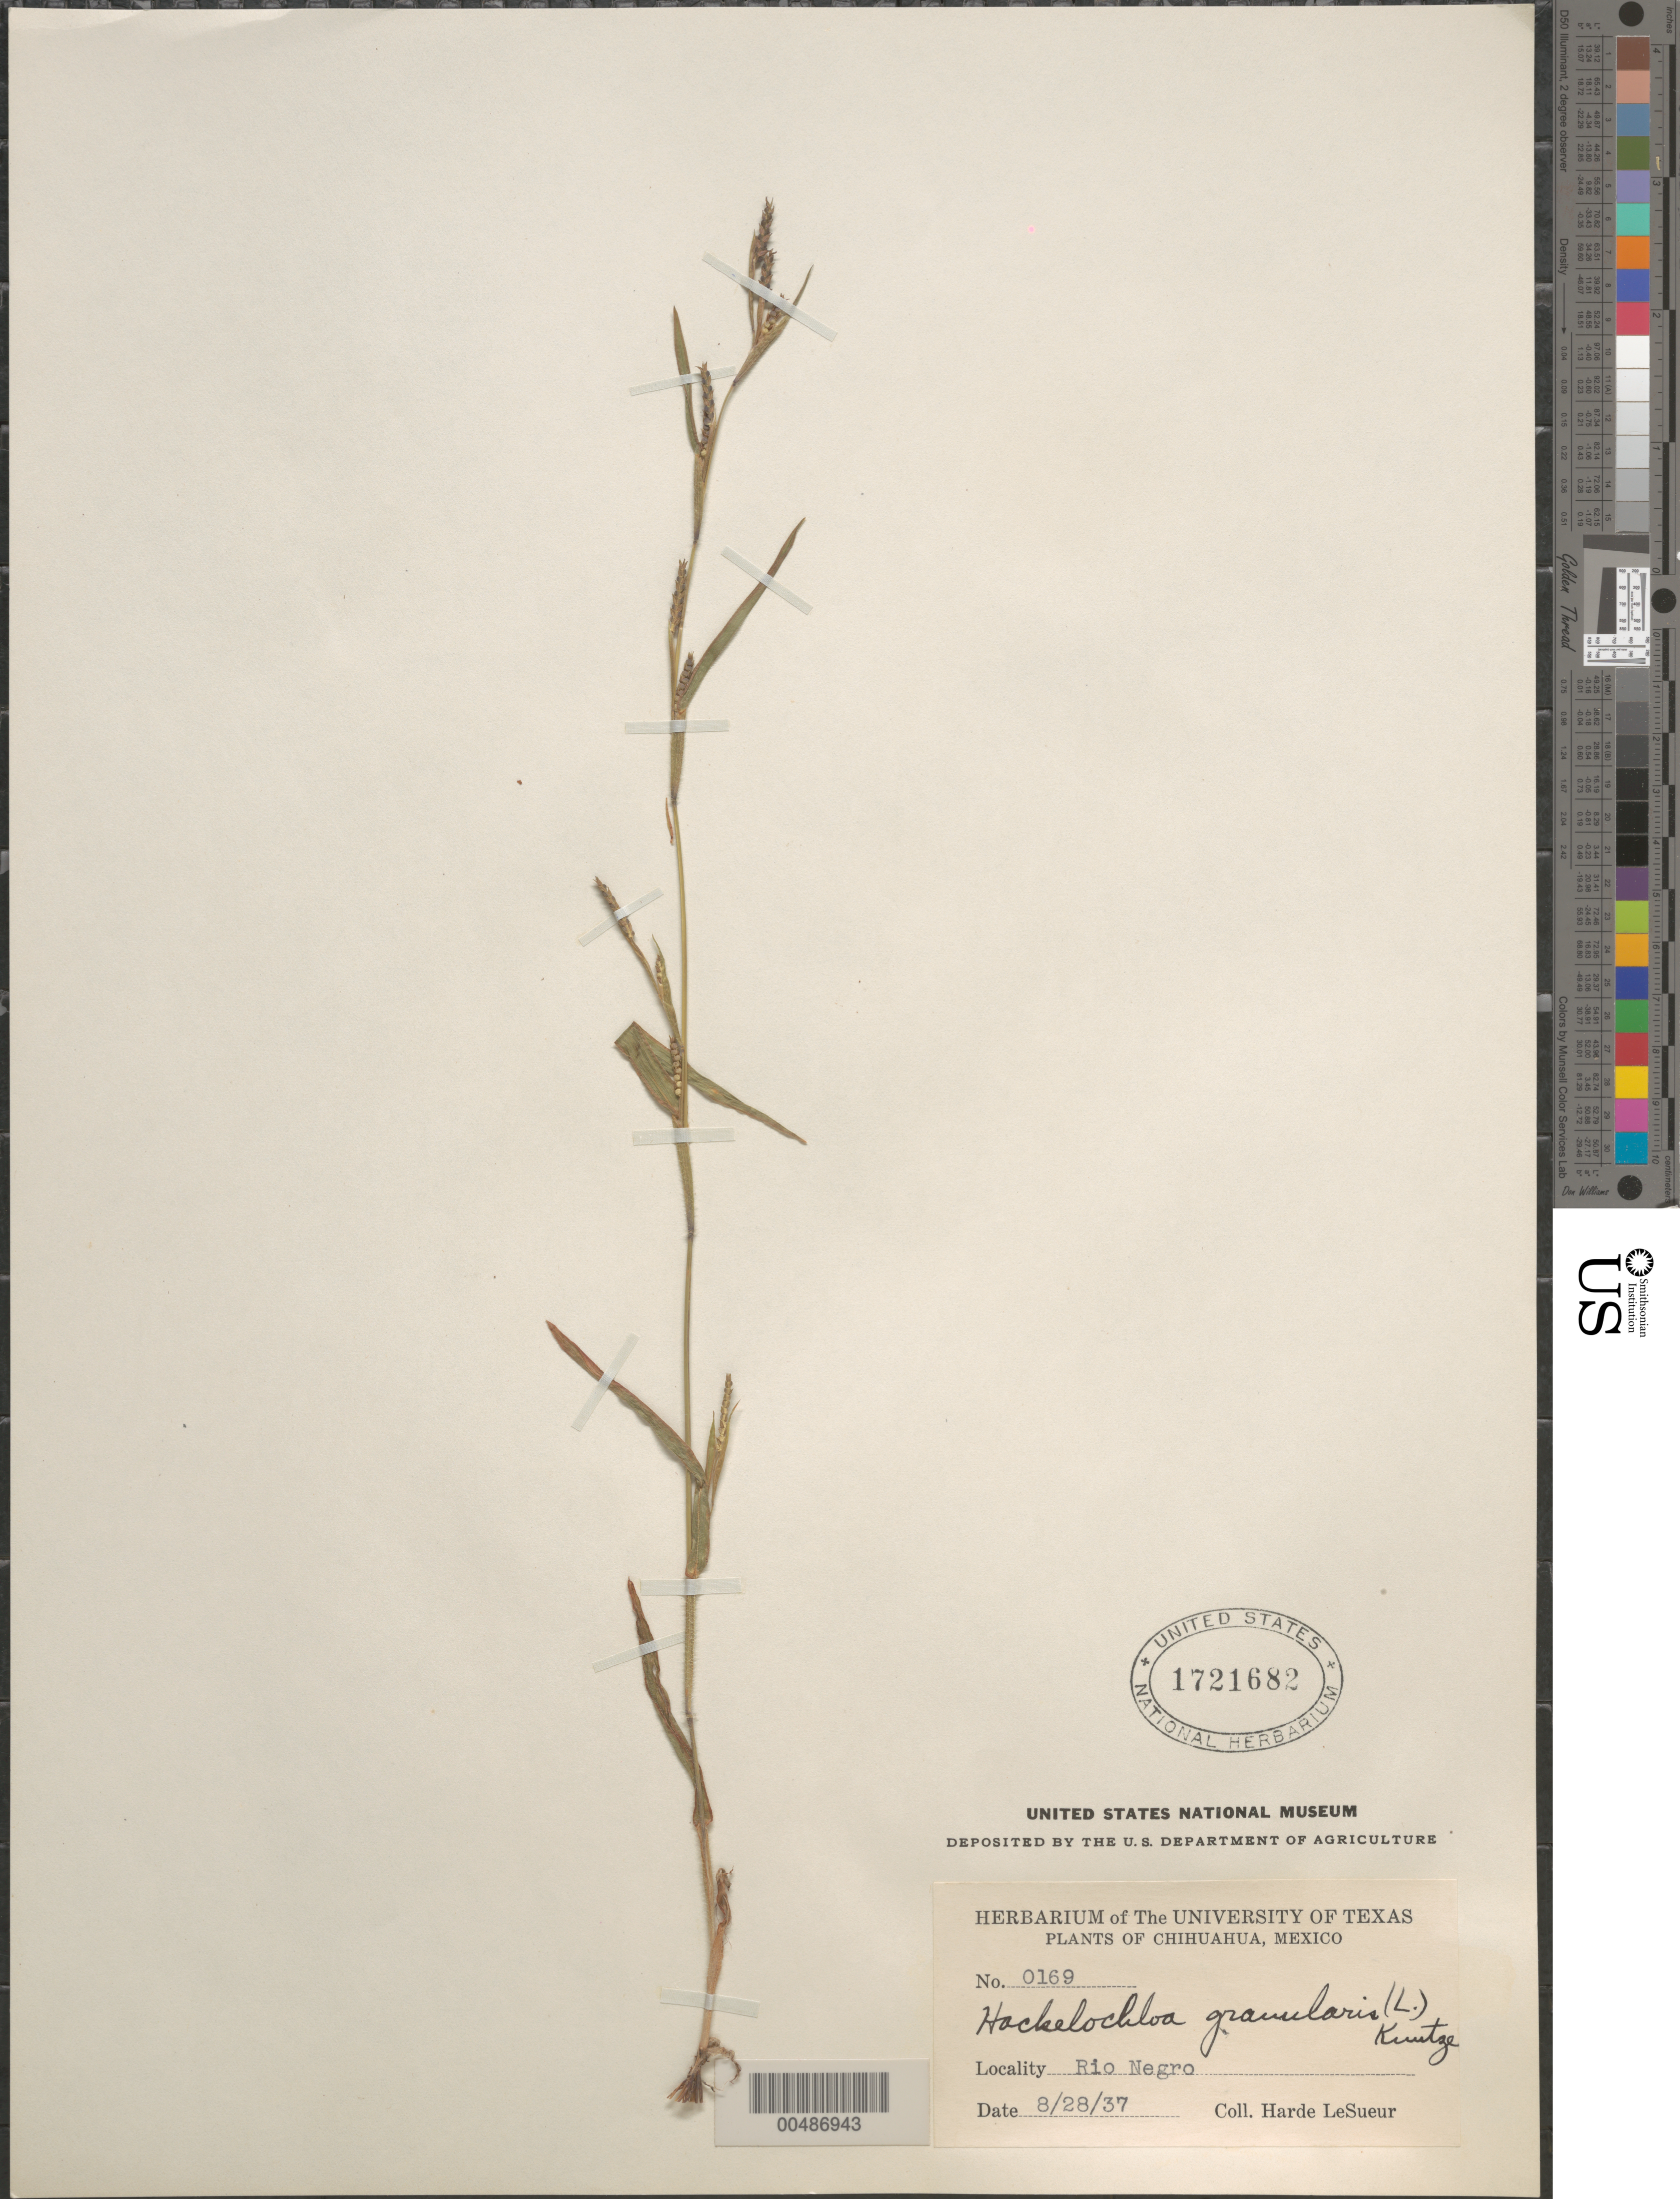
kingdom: Plantae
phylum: Tracheophyta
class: Liliopsida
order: Poales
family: Poaceae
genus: Hackelochloa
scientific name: Hackelochloa granularis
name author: (L.) Kuntze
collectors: D. H. LeSueur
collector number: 0169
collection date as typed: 28 Aug 1937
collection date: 1937-08-28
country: Mexico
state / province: Chihuahua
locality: Rio Negro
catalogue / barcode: US 1721682